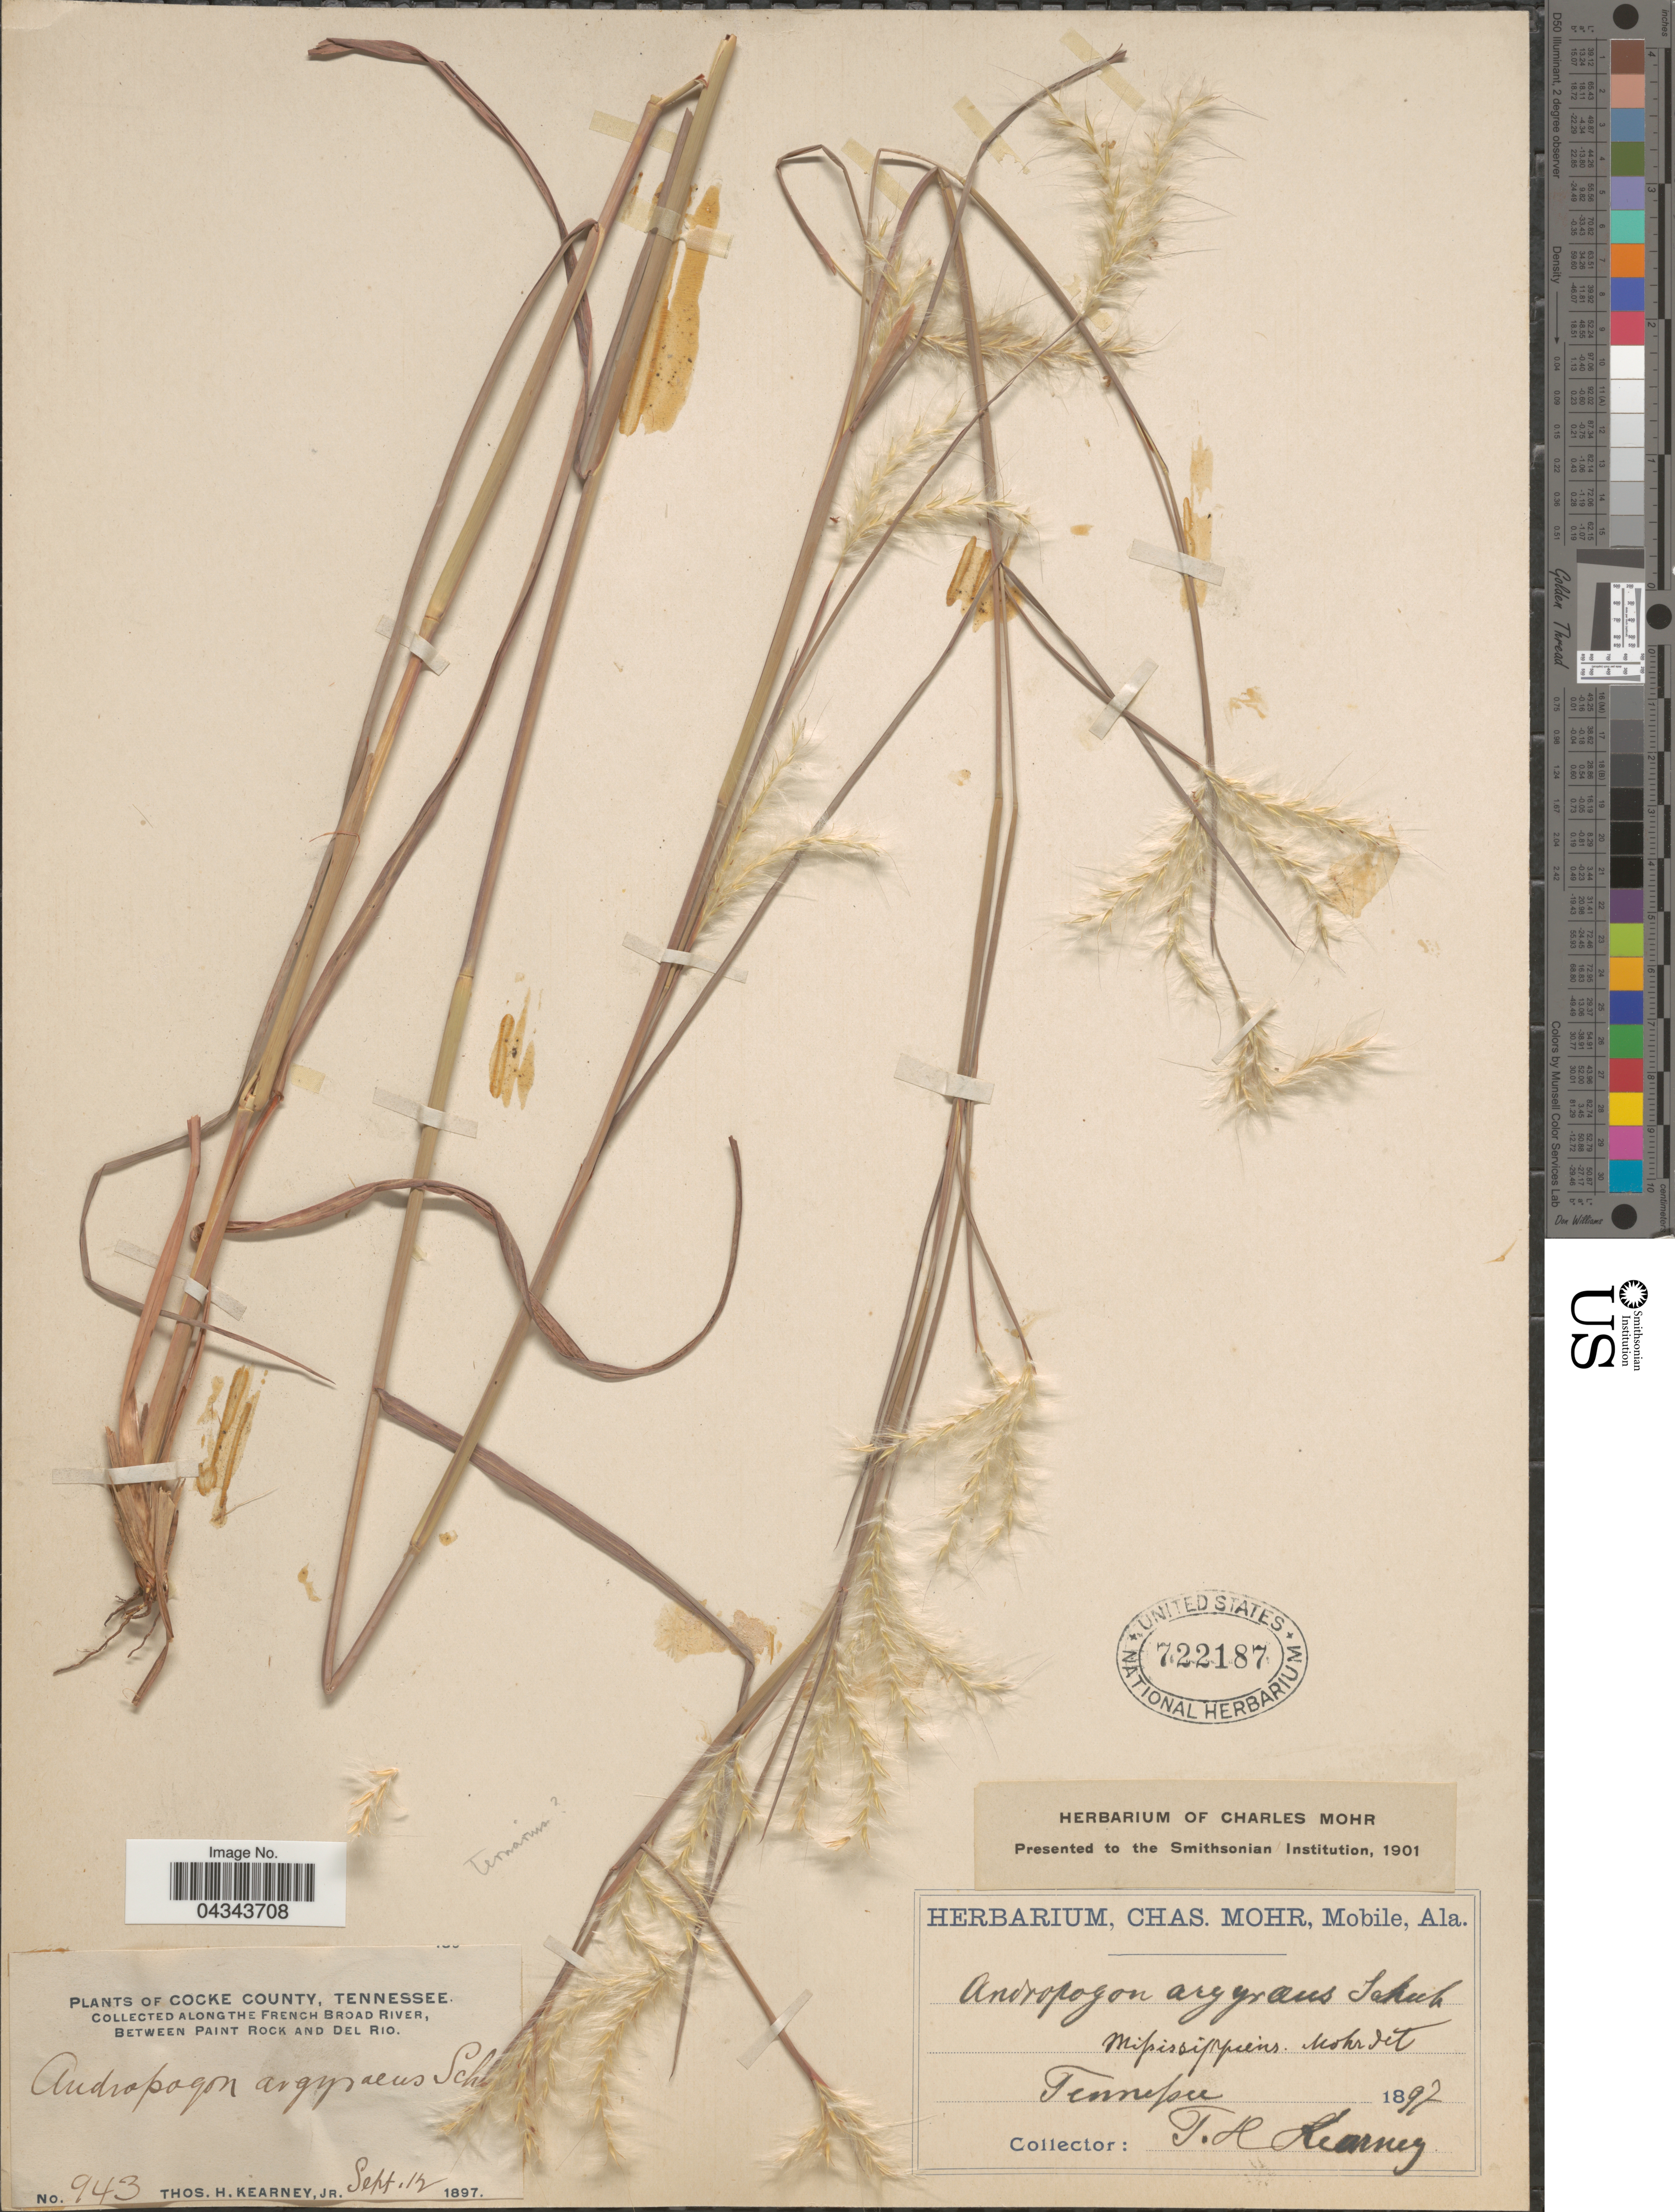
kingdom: Plantae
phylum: Tracheophyta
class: Liliopsida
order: Poales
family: Poaceae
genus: Andropogon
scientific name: Andropogon ternarius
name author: Michx.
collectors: T. H. Kearney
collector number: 943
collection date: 1897-09-12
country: United States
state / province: Tennessee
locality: Cocke County. Along the French Broad River, between Paint Rock and Del Rio.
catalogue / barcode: US 722187